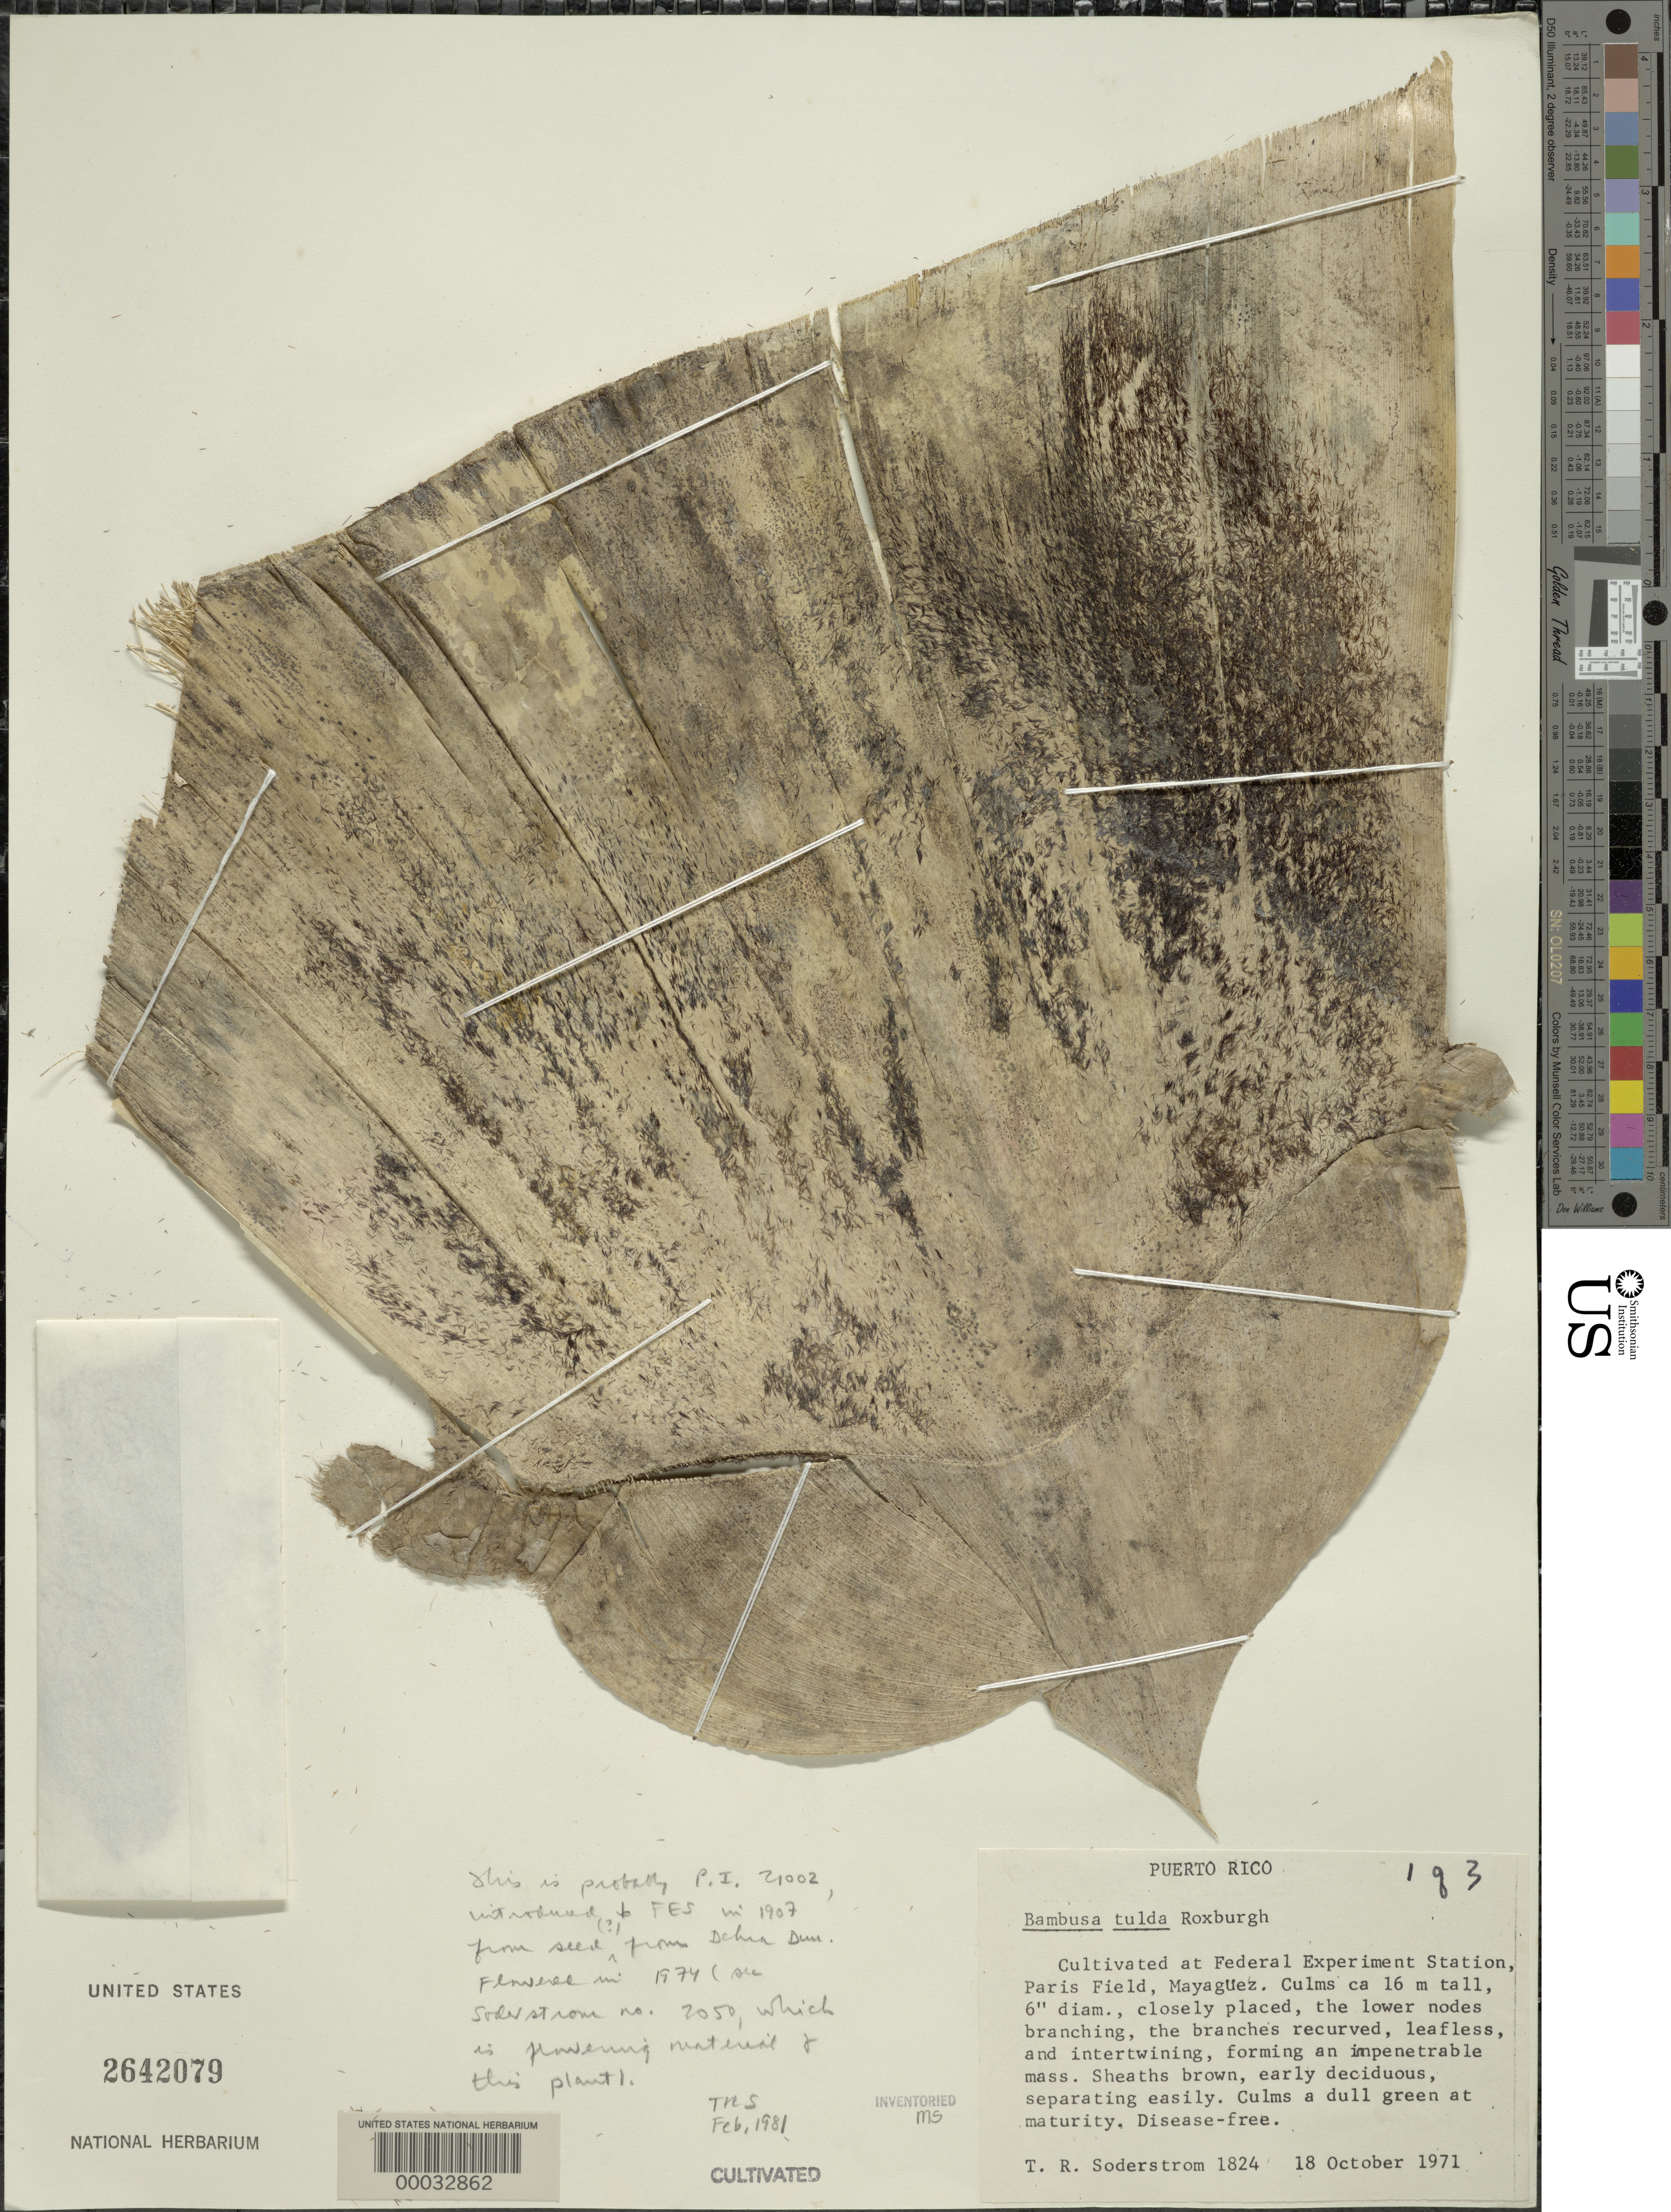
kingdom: Plantae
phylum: Tracheophyta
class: Liliopsida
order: Poales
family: Poaceae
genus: Bambusa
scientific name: Bambusa tulda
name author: Roxb.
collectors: T. R. Soderstrom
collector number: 1824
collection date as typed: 18 Oct 1971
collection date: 1971-10-18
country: Puerto Rico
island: Greater Antilles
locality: Federal experimental station, parish field-mayaguez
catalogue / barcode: US 2642079